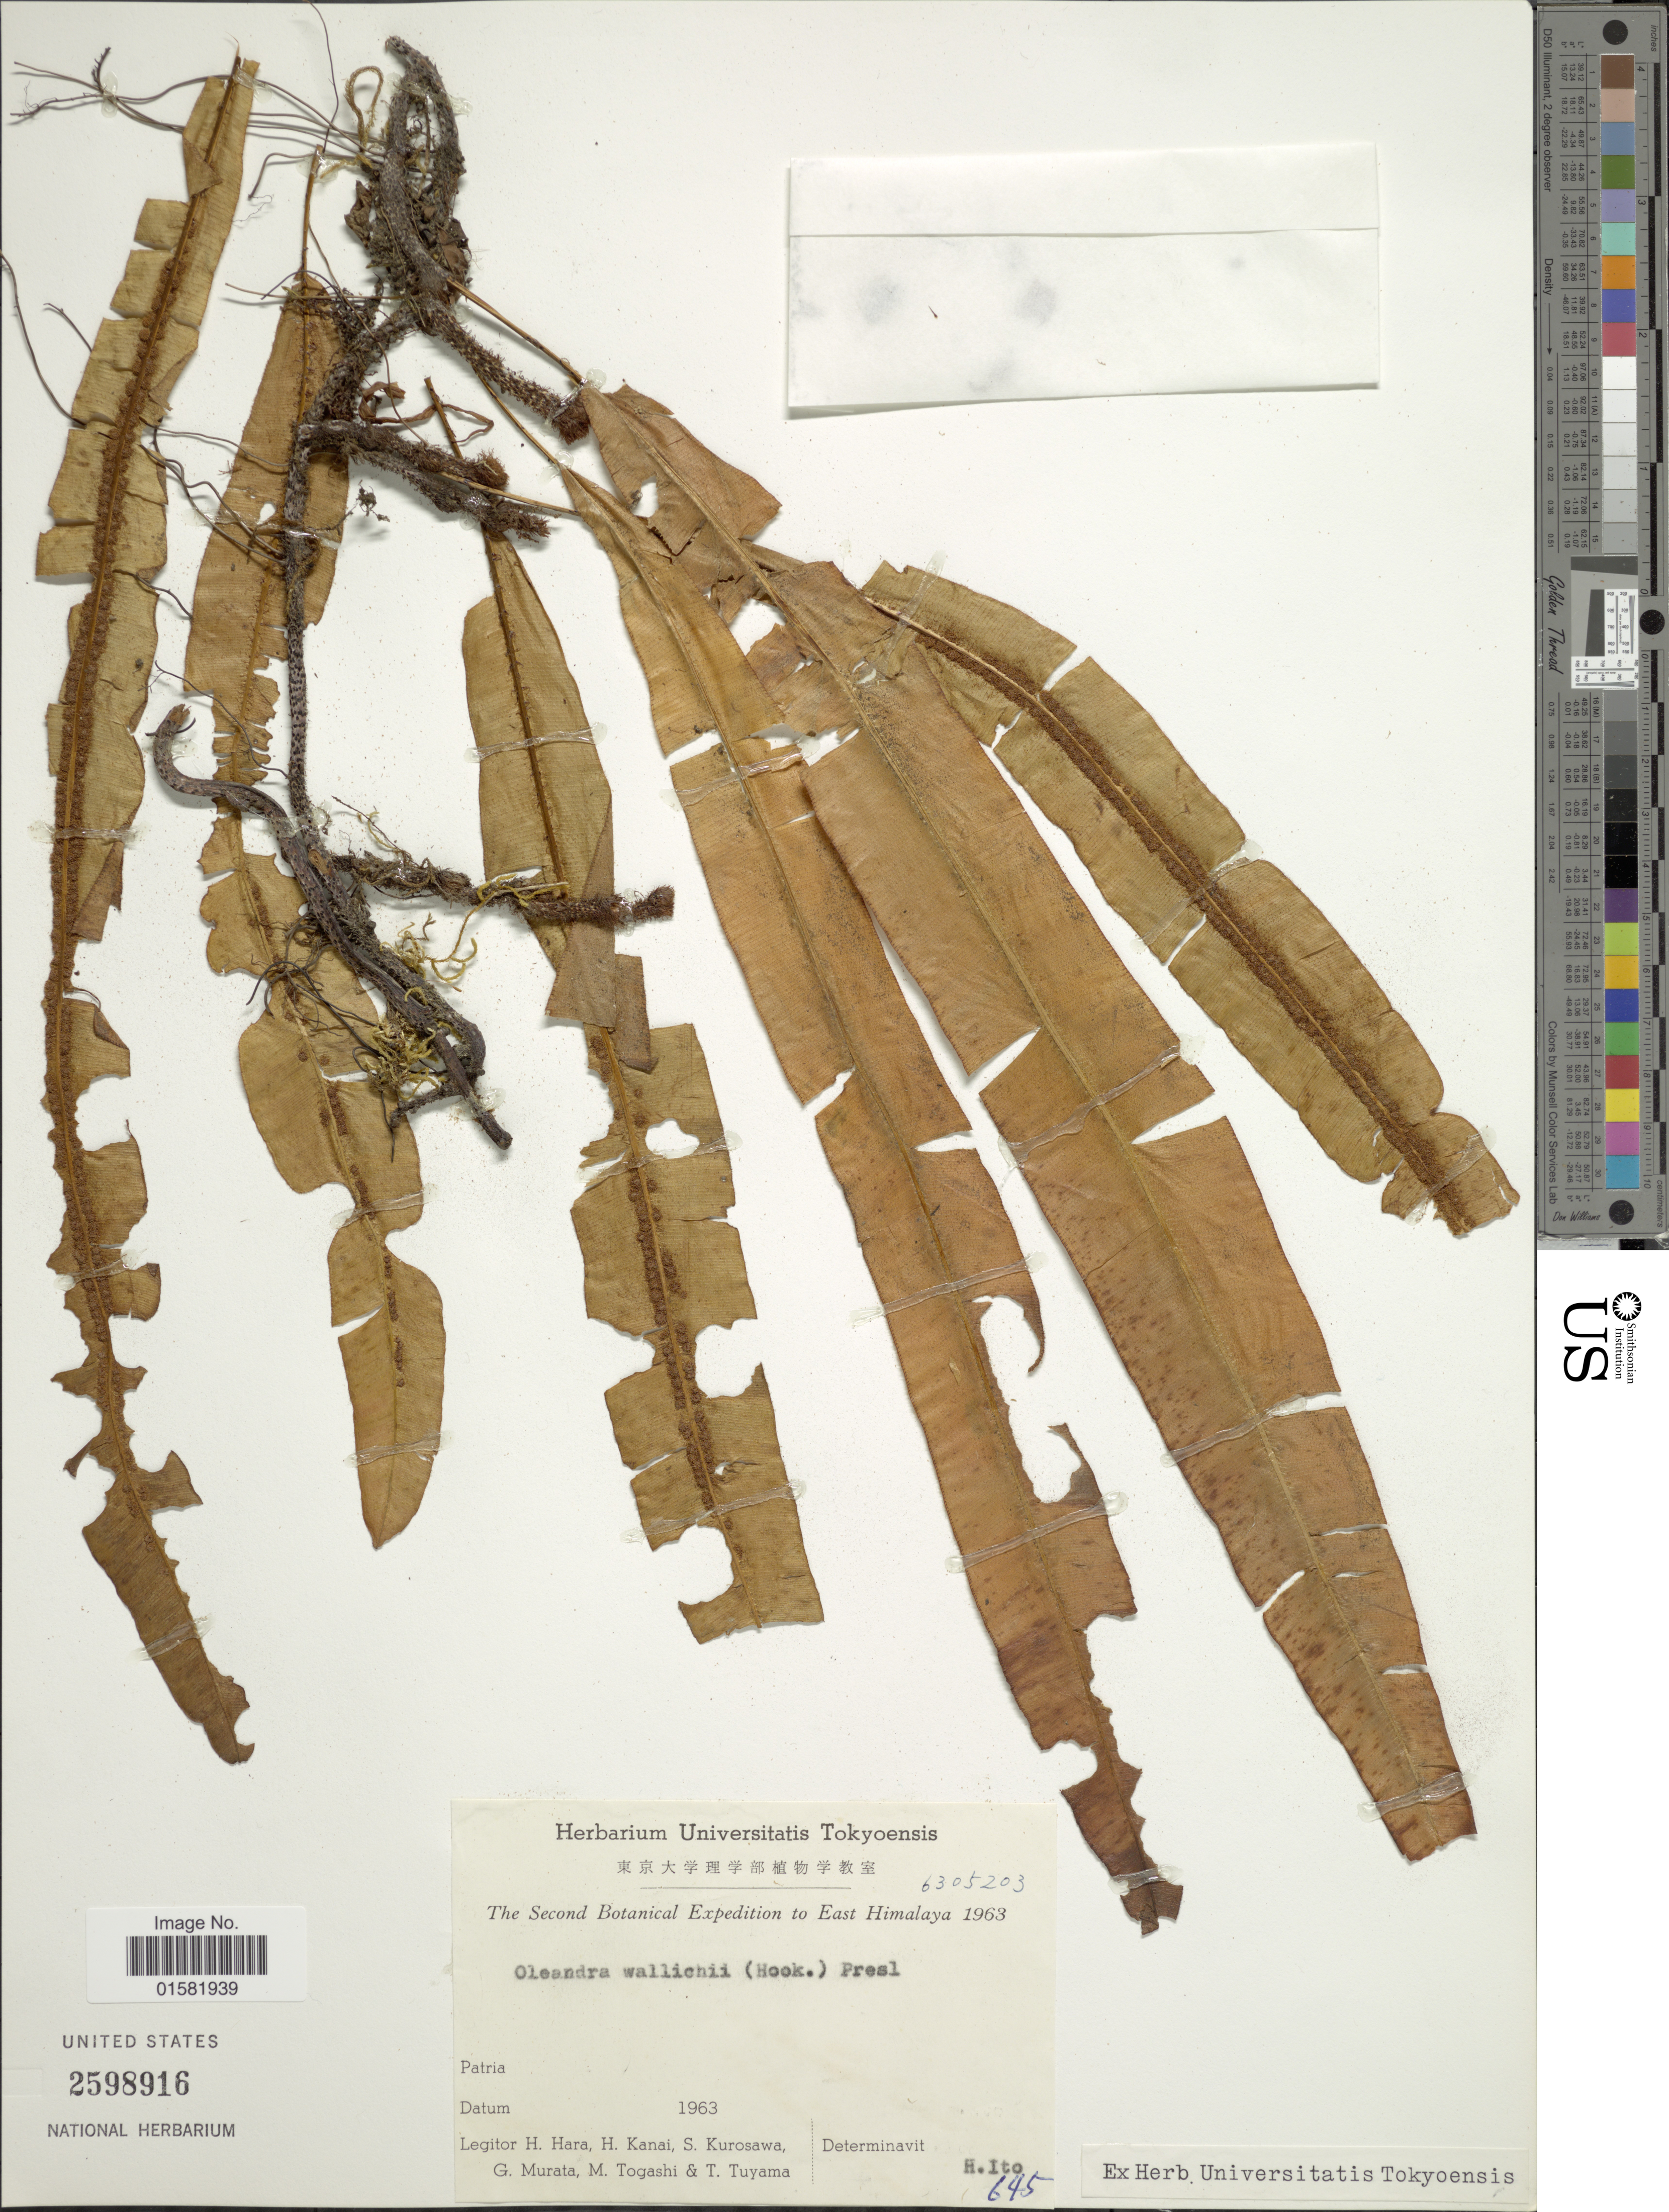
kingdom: Plantae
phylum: Tracheophyta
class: Polypodiopsida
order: Polypodiales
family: Oleandraceae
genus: Oleandra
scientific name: Oleandra wallichii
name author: (Hook.) C. Presl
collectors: H. Hara, H. Kanai, S. Kurosawa, G. Murata & et al.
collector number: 645/6305203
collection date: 1963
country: India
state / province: West Bengal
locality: East Himalaya.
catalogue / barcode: US 2598916